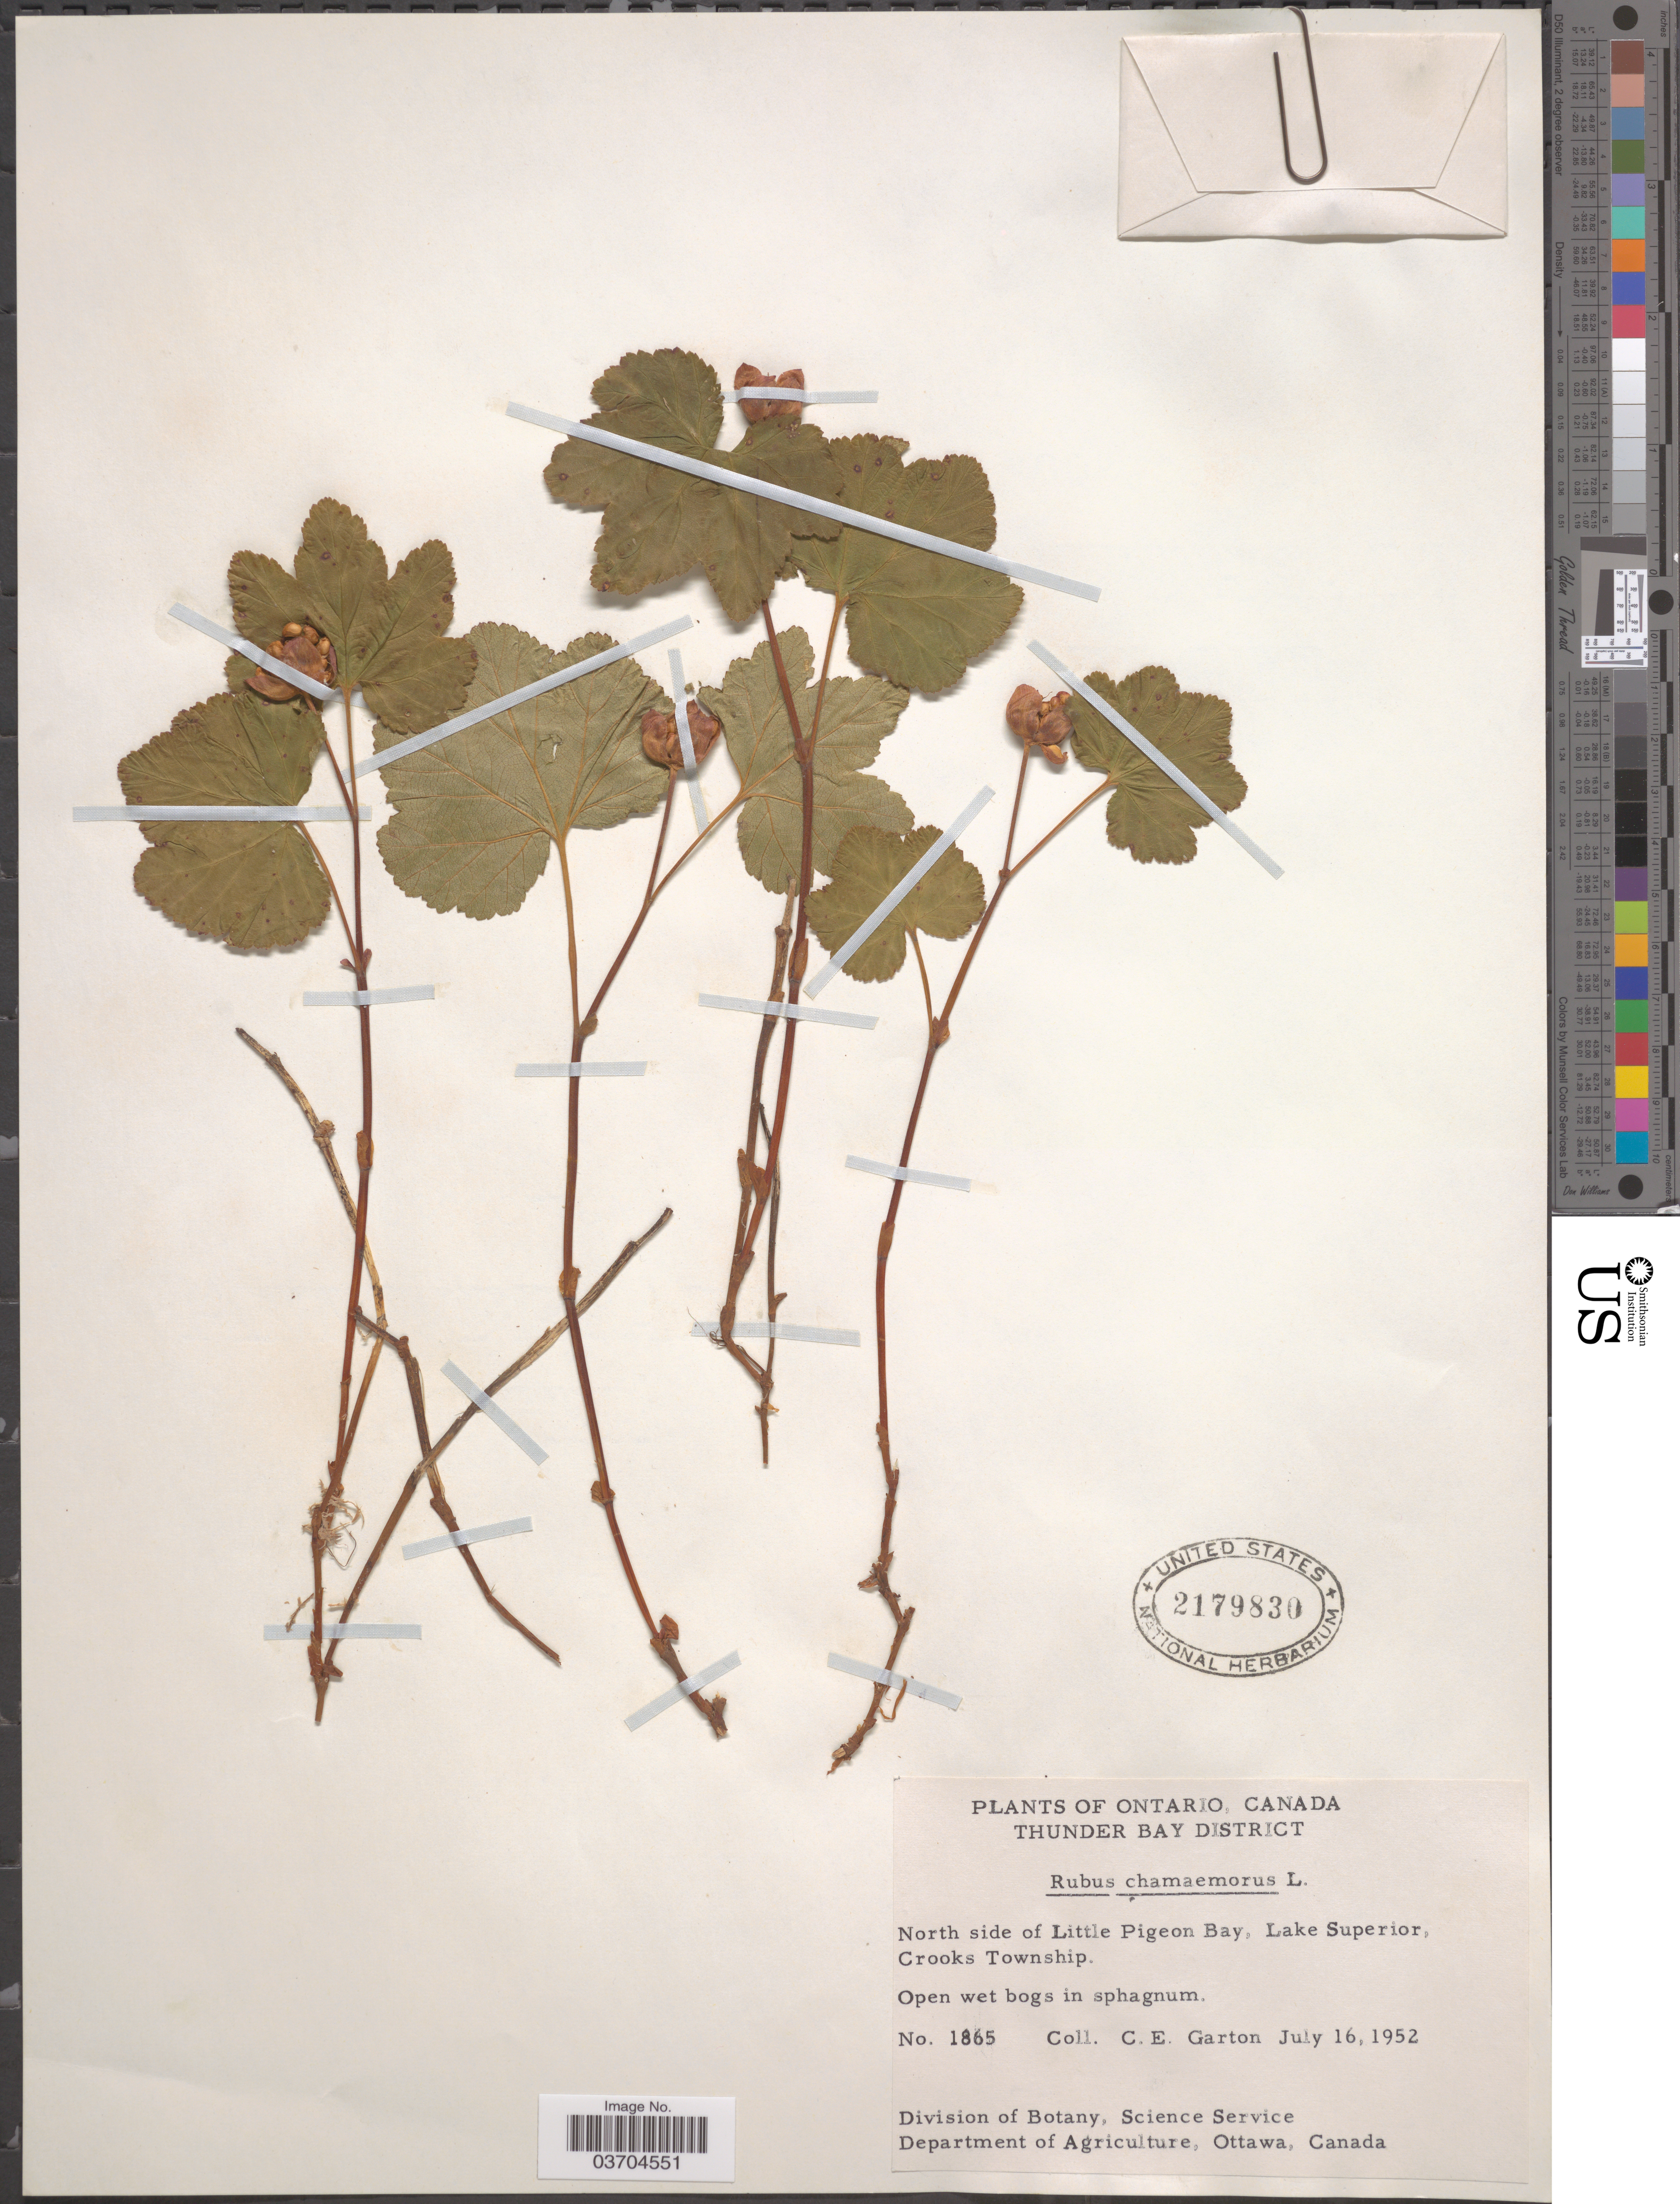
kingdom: Plantae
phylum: Tracheophyta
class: Magnoliopsida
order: Rosales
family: Rosaceae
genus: Rubus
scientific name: Rubus chamaemorus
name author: L.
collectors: C. E. Garton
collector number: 1865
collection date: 1952-07-16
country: Canada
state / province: Ontario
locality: Thunder Bay District. North side of Little Pigeon Bay, Lake Superior, Crooks Township.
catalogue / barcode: US 2179830